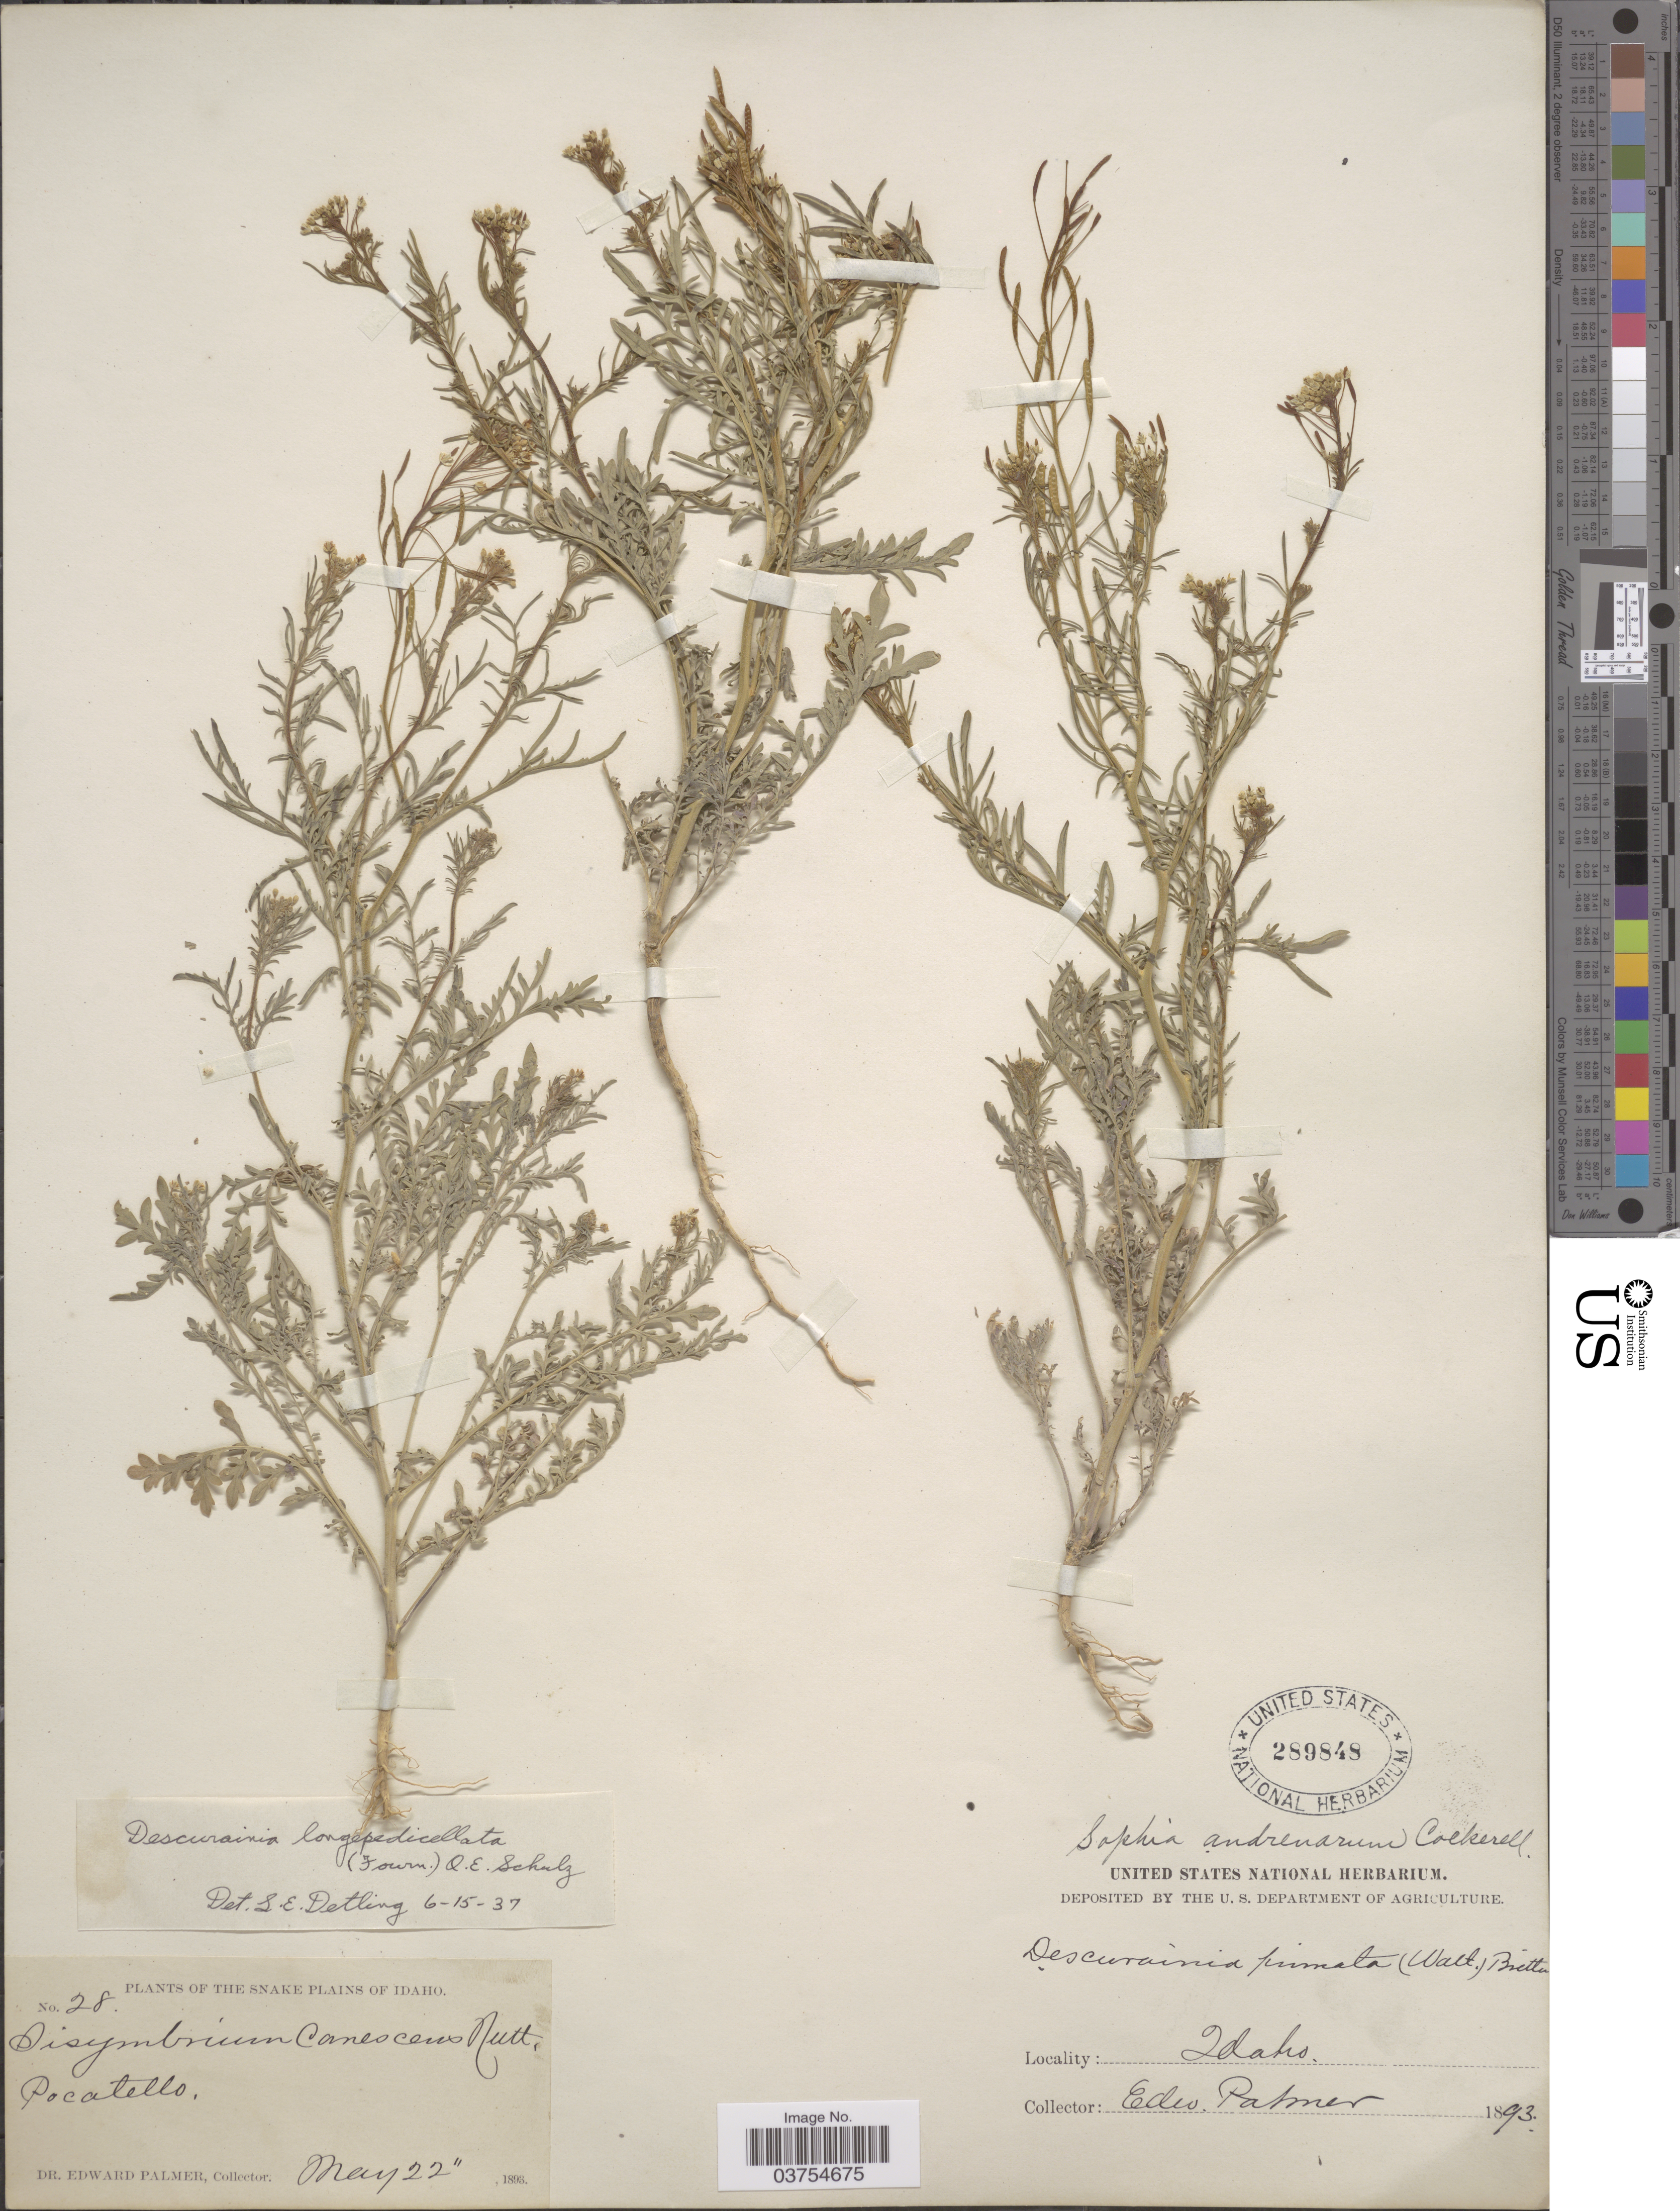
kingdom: Plantae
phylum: Tracheophyta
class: Magnoliopsida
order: Brassicales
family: Brassicaceae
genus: Descurainia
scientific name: Descurainia pinnata subsp. filipes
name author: (A. Gray) Detling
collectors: E. Palmer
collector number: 28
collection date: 1893-05-22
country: United States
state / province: Idaho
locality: The Snake Plains of Idaho. Pocatello.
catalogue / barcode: US 289848